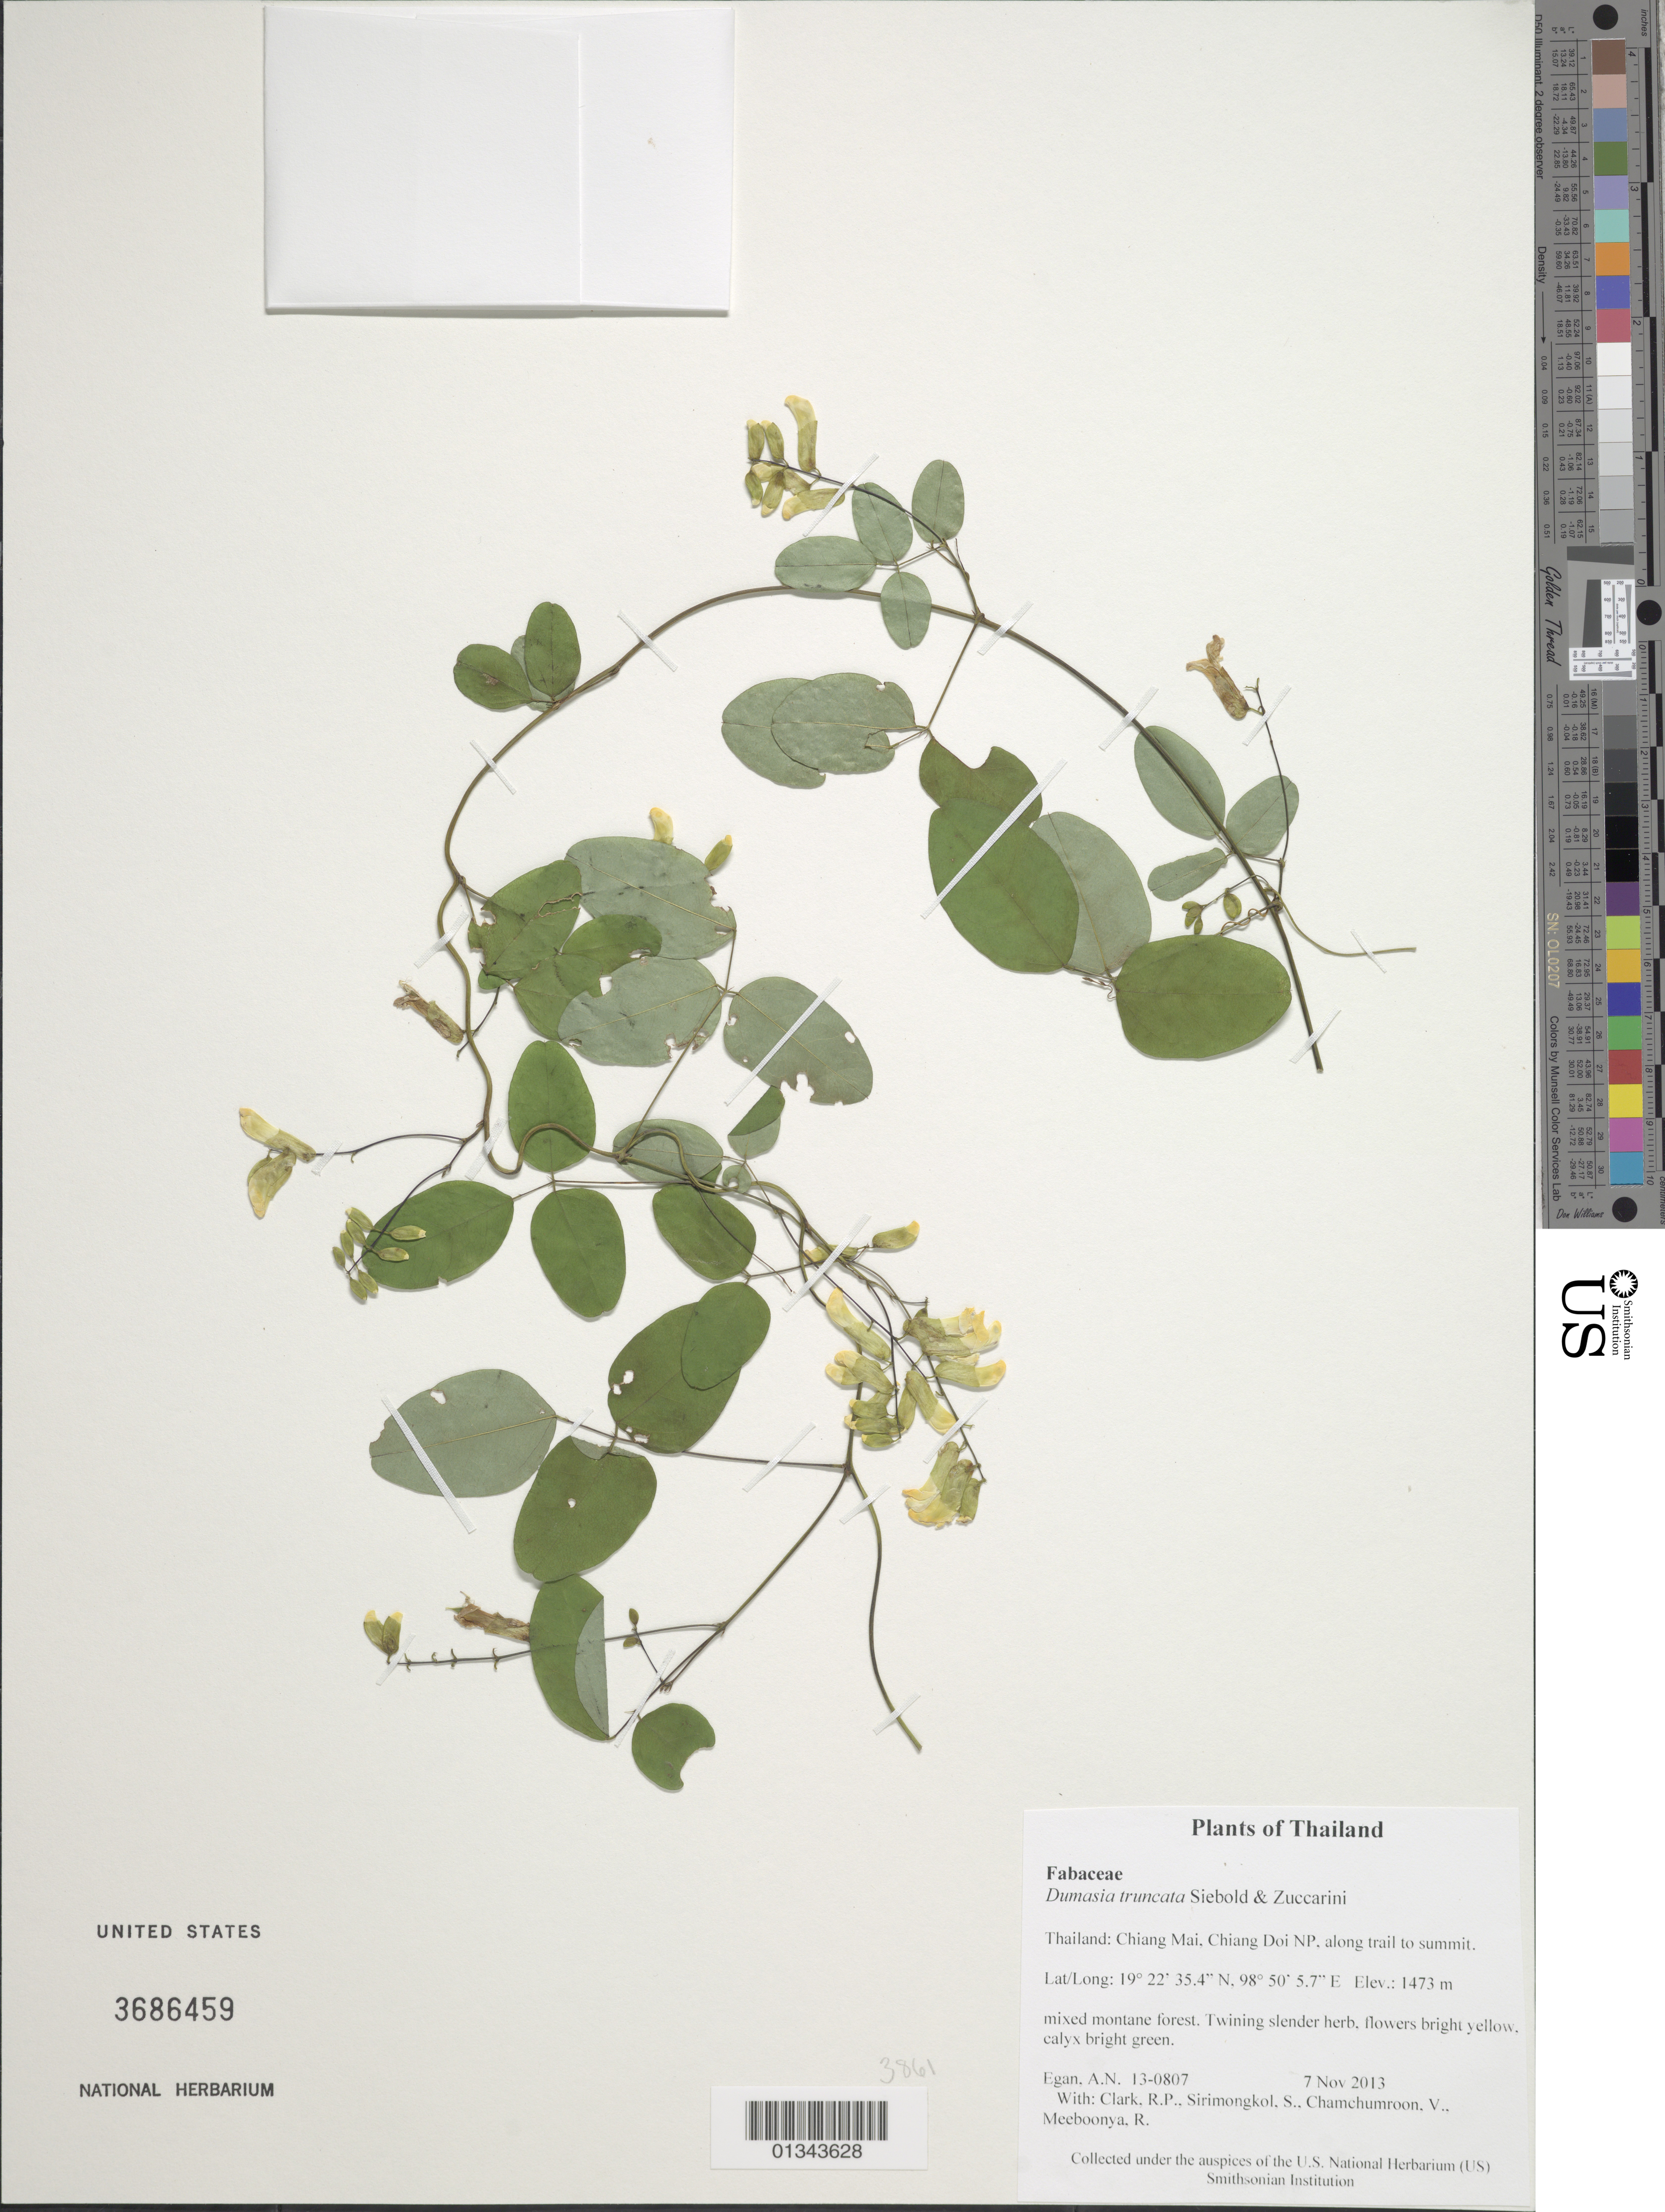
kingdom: Plantae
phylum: Tracheophyta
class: Magnoliopsida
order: Fabales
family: Fabaceae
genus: Dumasia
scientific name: Dumasia truncata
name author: Siebold & Zucc.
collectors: A. N. Egan, R. P. Clark, S. Sirimongkol, V. Chamchumroon & R. Meeboonya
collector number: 13-0807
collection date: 2013-11-07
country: Thailand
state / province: Chiang Mai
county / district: Mueang Chiang Mai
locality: Chiang Doi NP, along trail to summit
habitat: mixed montane forest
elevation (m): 1473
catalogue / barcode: US 3686459